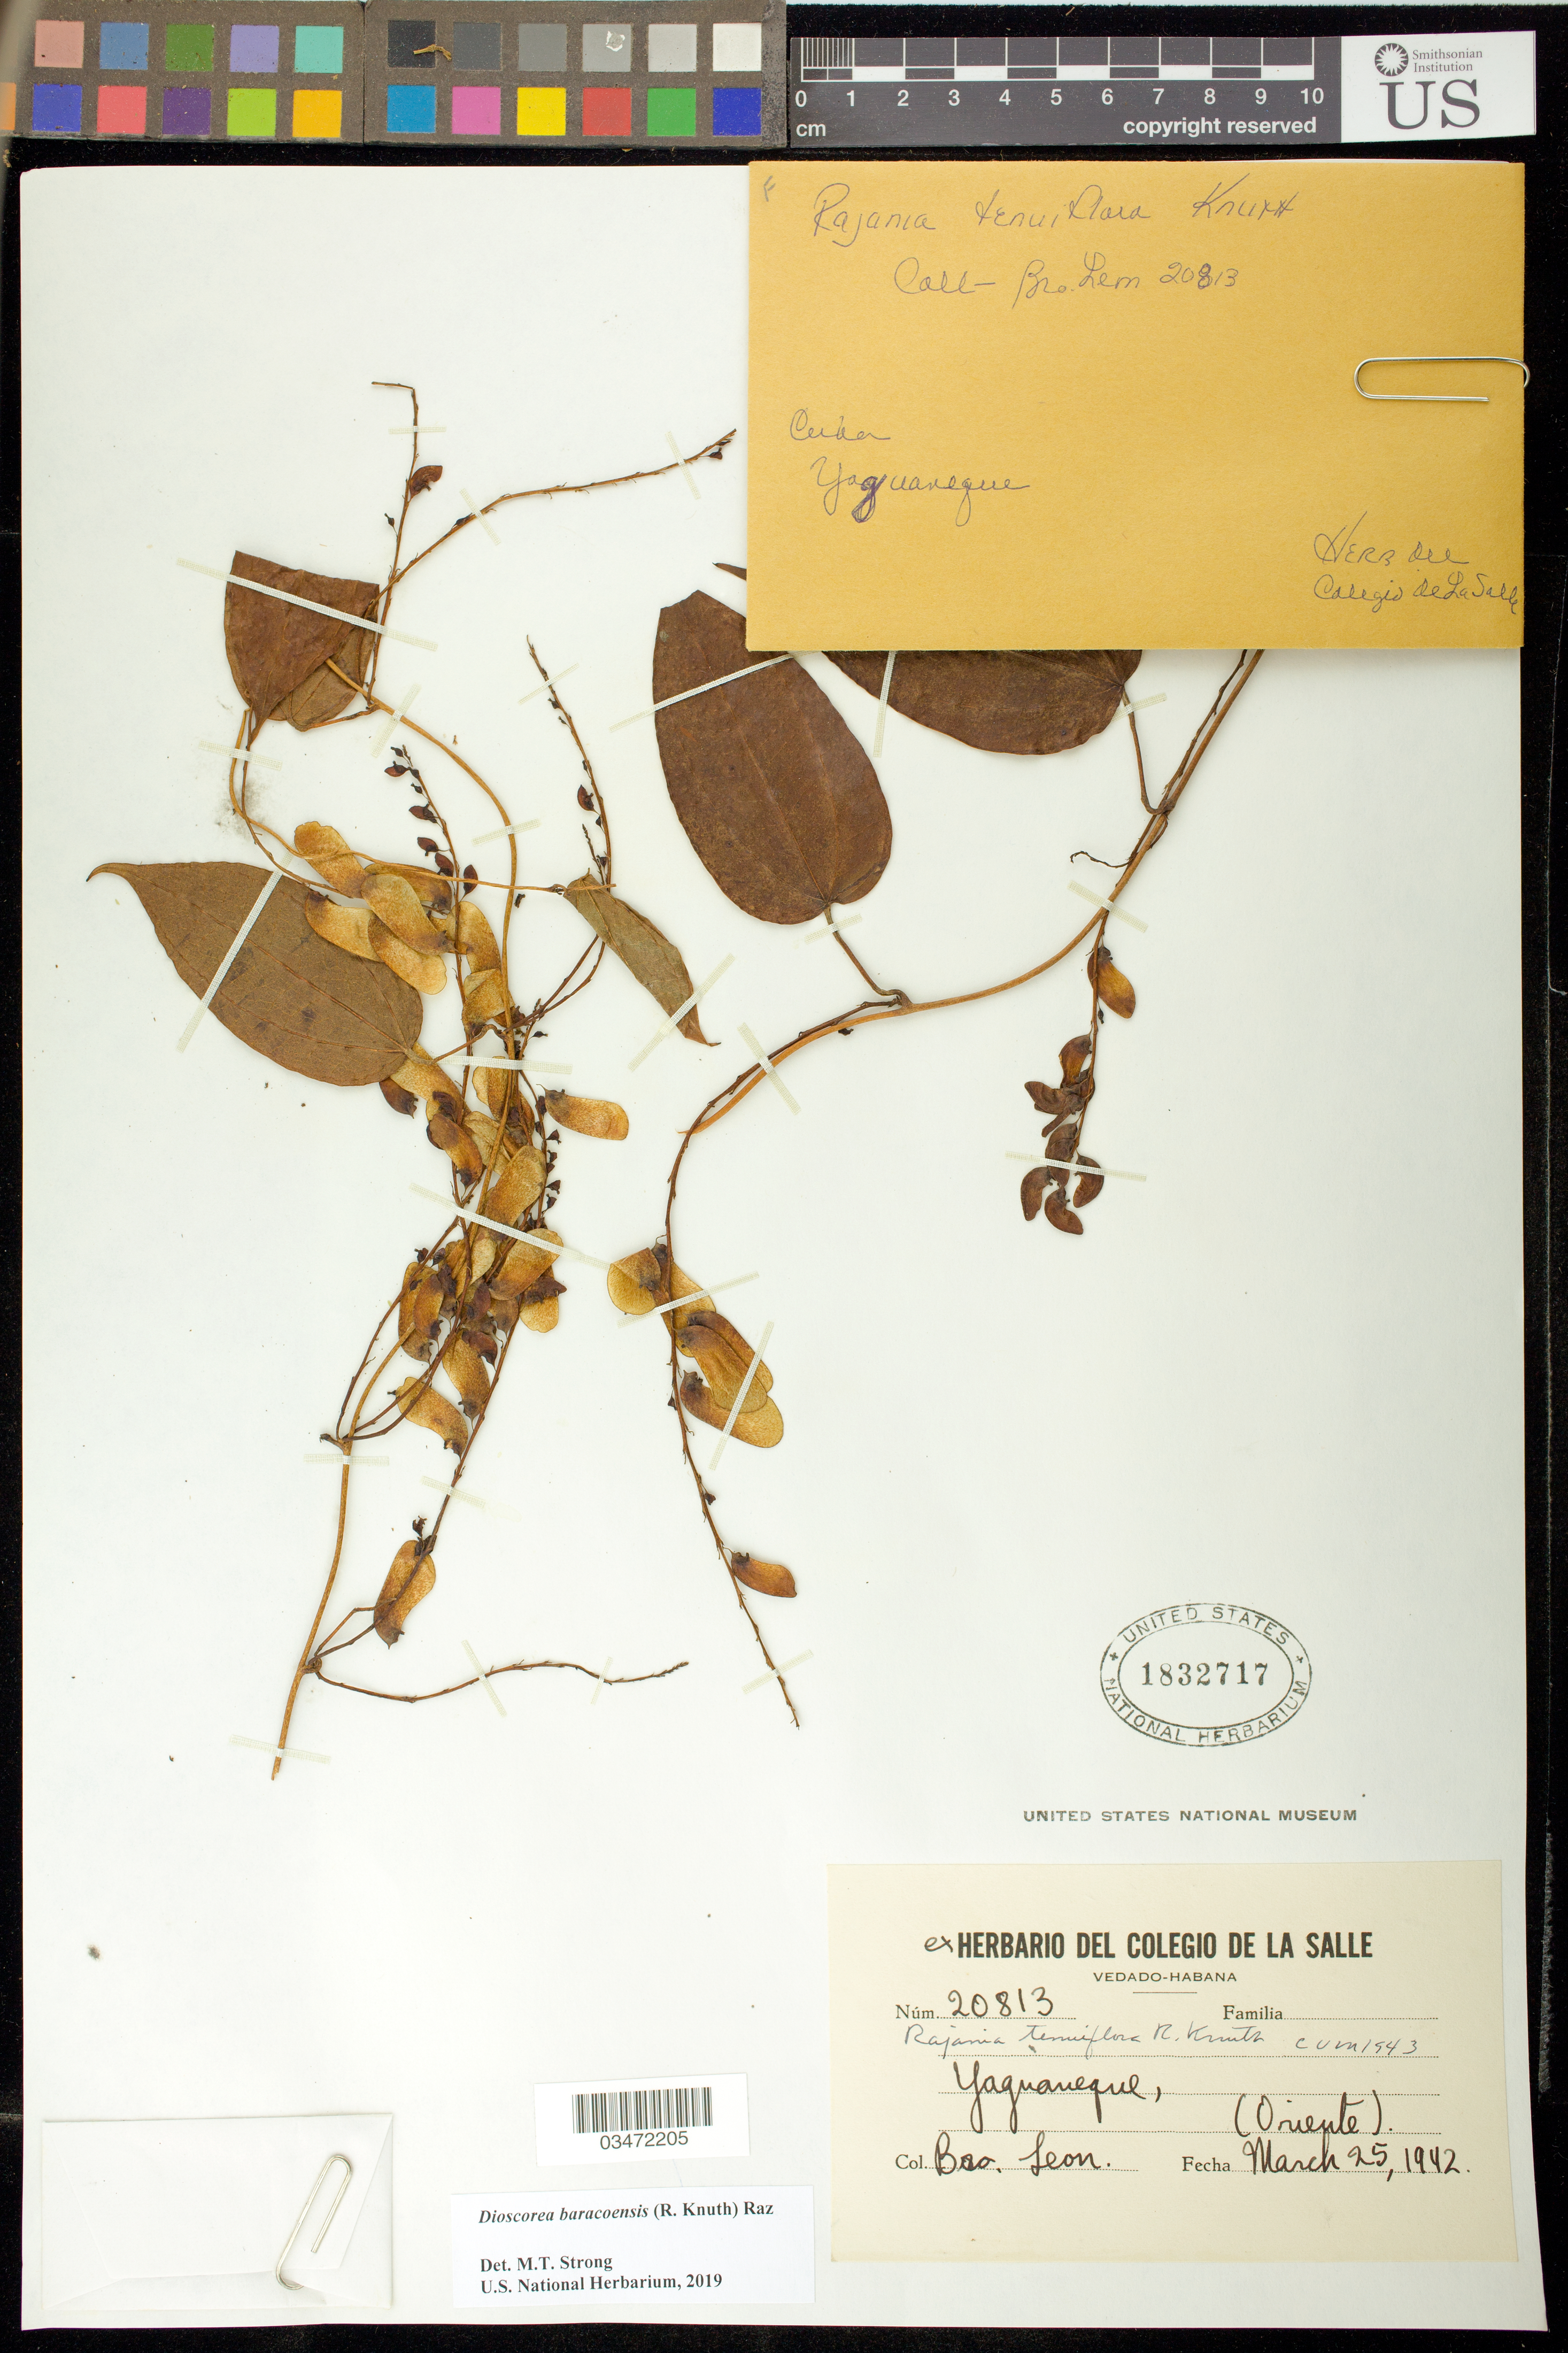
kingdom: Plantae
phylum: Tracheophyta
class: Liliopsida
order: Dioscoreales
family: Dioscoreaceae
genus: Dioscorea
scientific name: Dioscorea baracoensis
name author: (R. Knuth) Raz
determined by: Strong, M. T., (US), Smithsonian Institution - National Museum of Natural History (UNITED STATES)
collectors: Bro. León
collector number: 20813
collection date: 1942-03-25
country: Cuba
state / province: Holguín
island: Cuba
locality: Oriente [Holguín]. Yaguaneque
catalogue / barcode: US 1832717